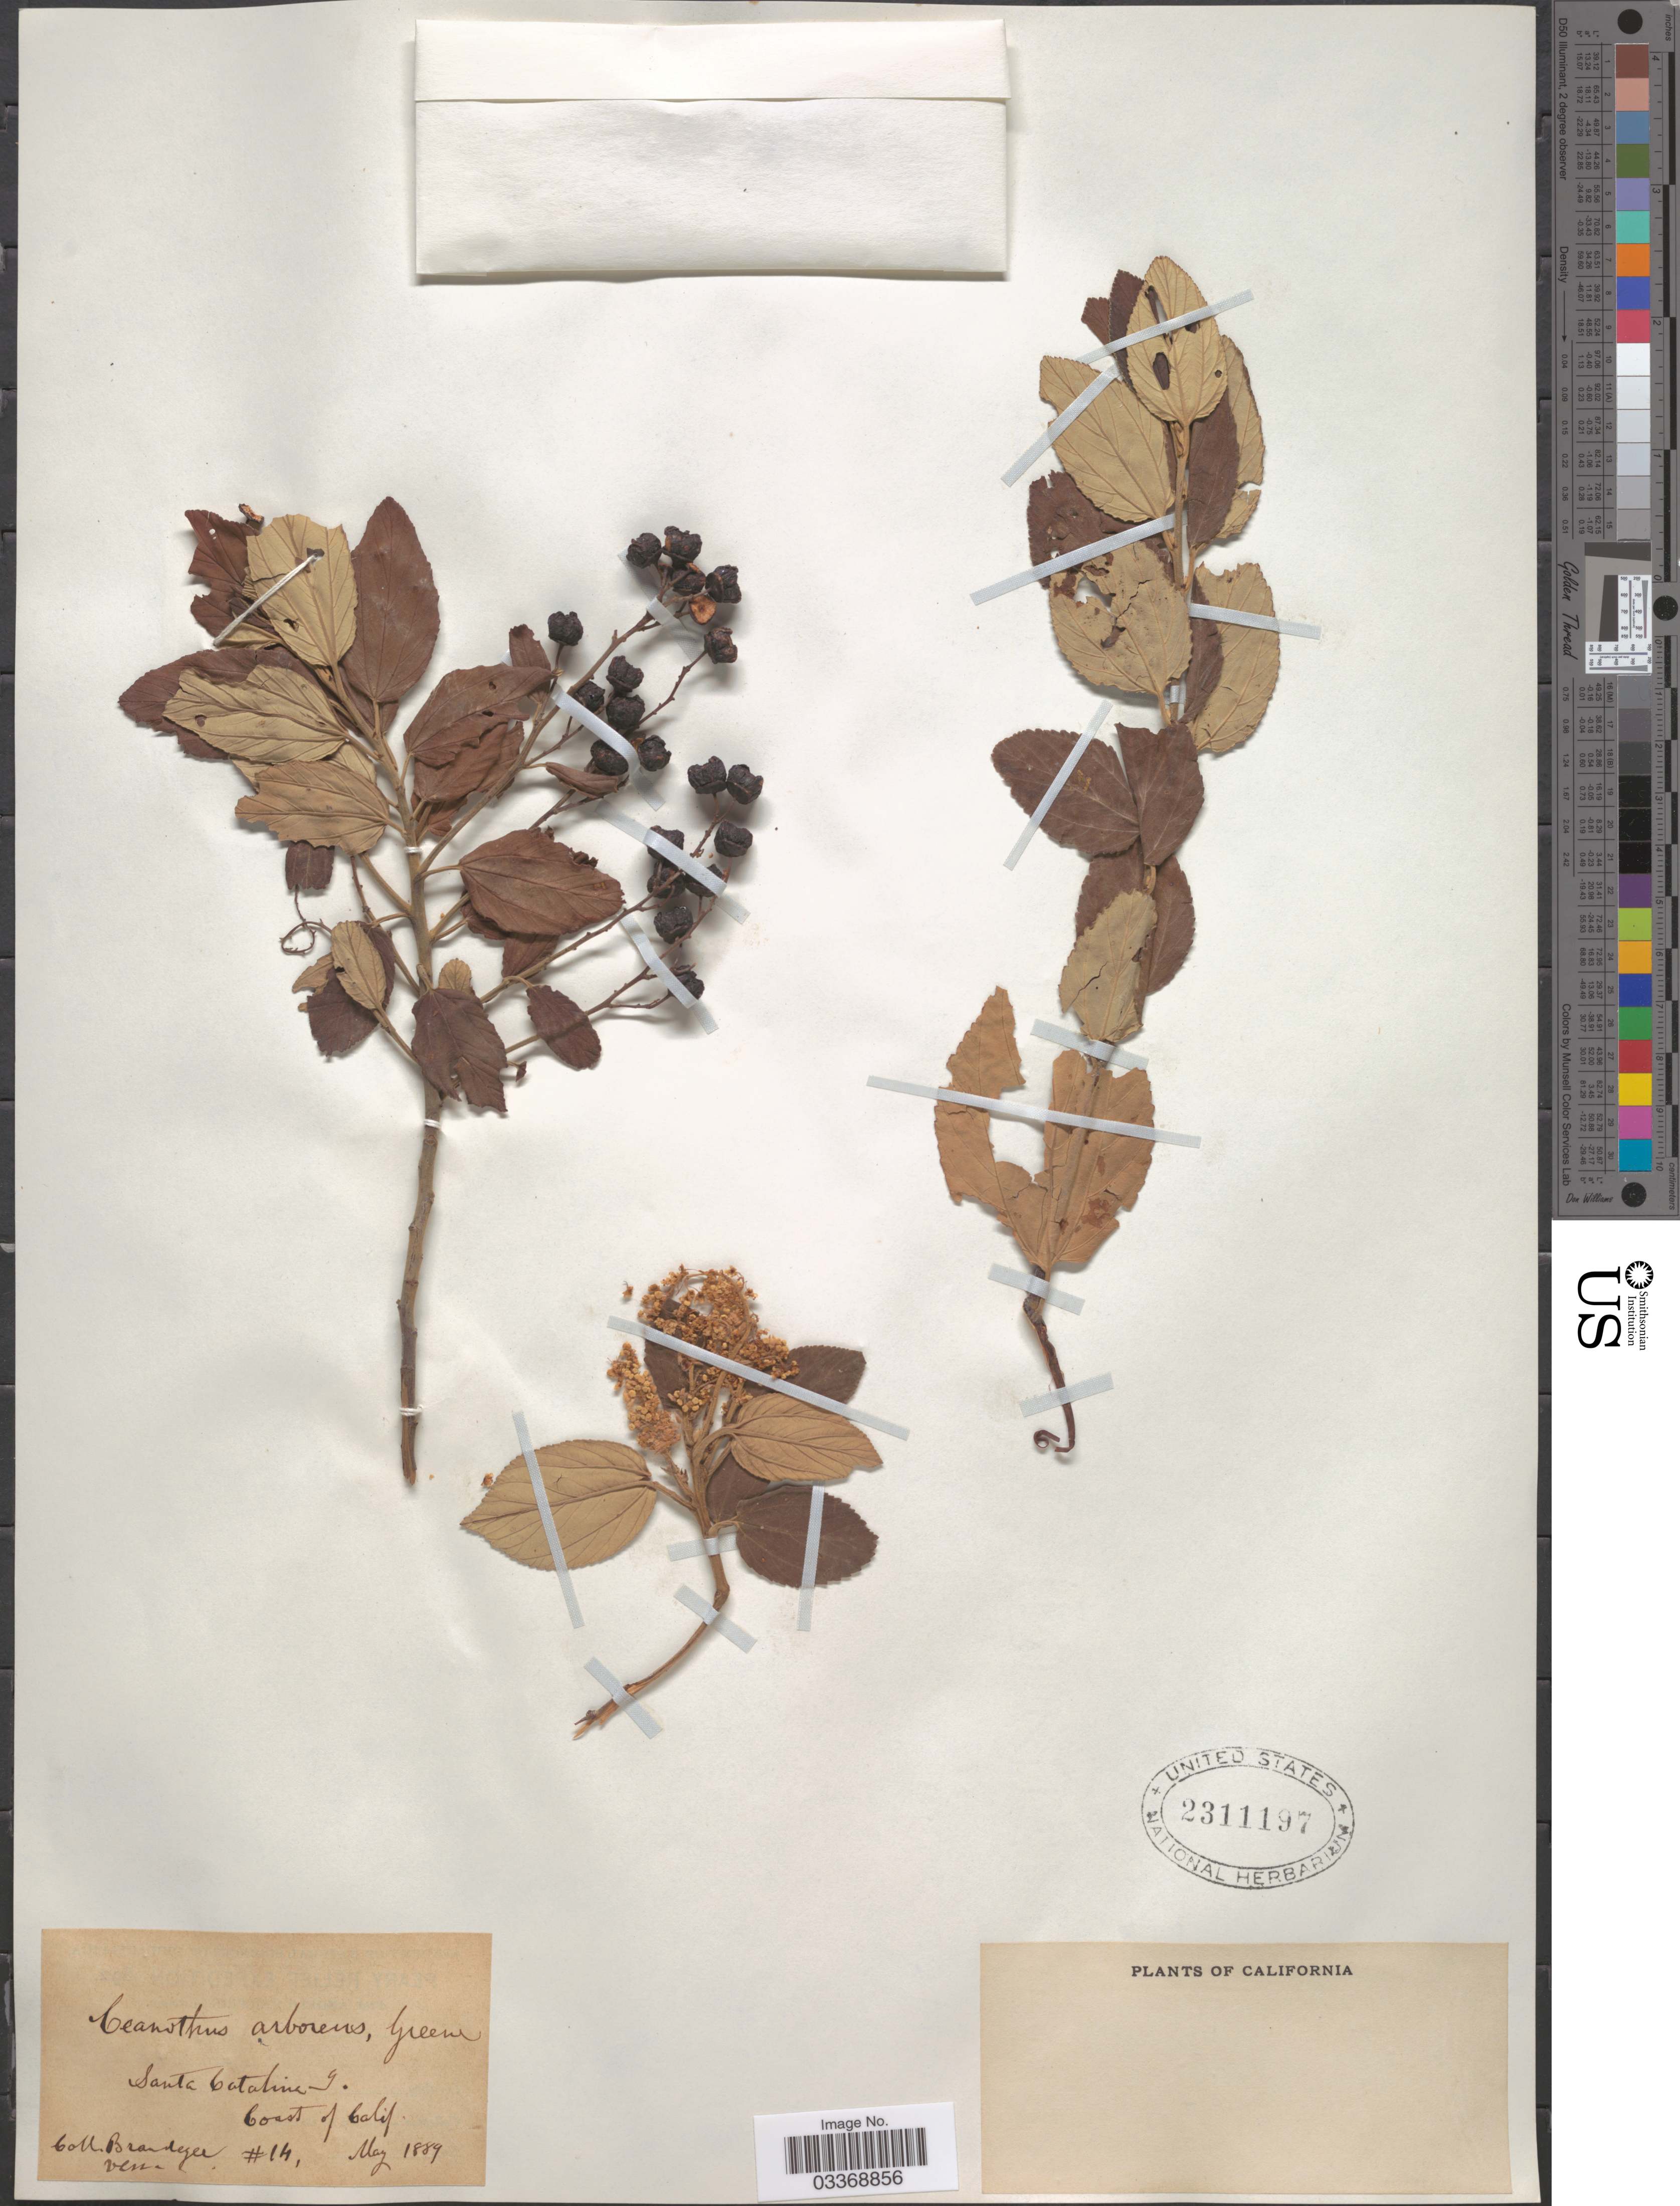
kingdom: Plantae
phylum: Tracheophyta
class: Magnoliopsida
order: Rosales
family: Rhamnaceae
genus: Ceanothus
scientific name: Ceanothus arboreus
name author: Greene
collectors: -- Brandegee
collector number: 14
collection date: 1889-05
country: United States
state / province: California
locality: Santa Catalina I. Coast of Calif.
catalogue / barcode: US 2311197